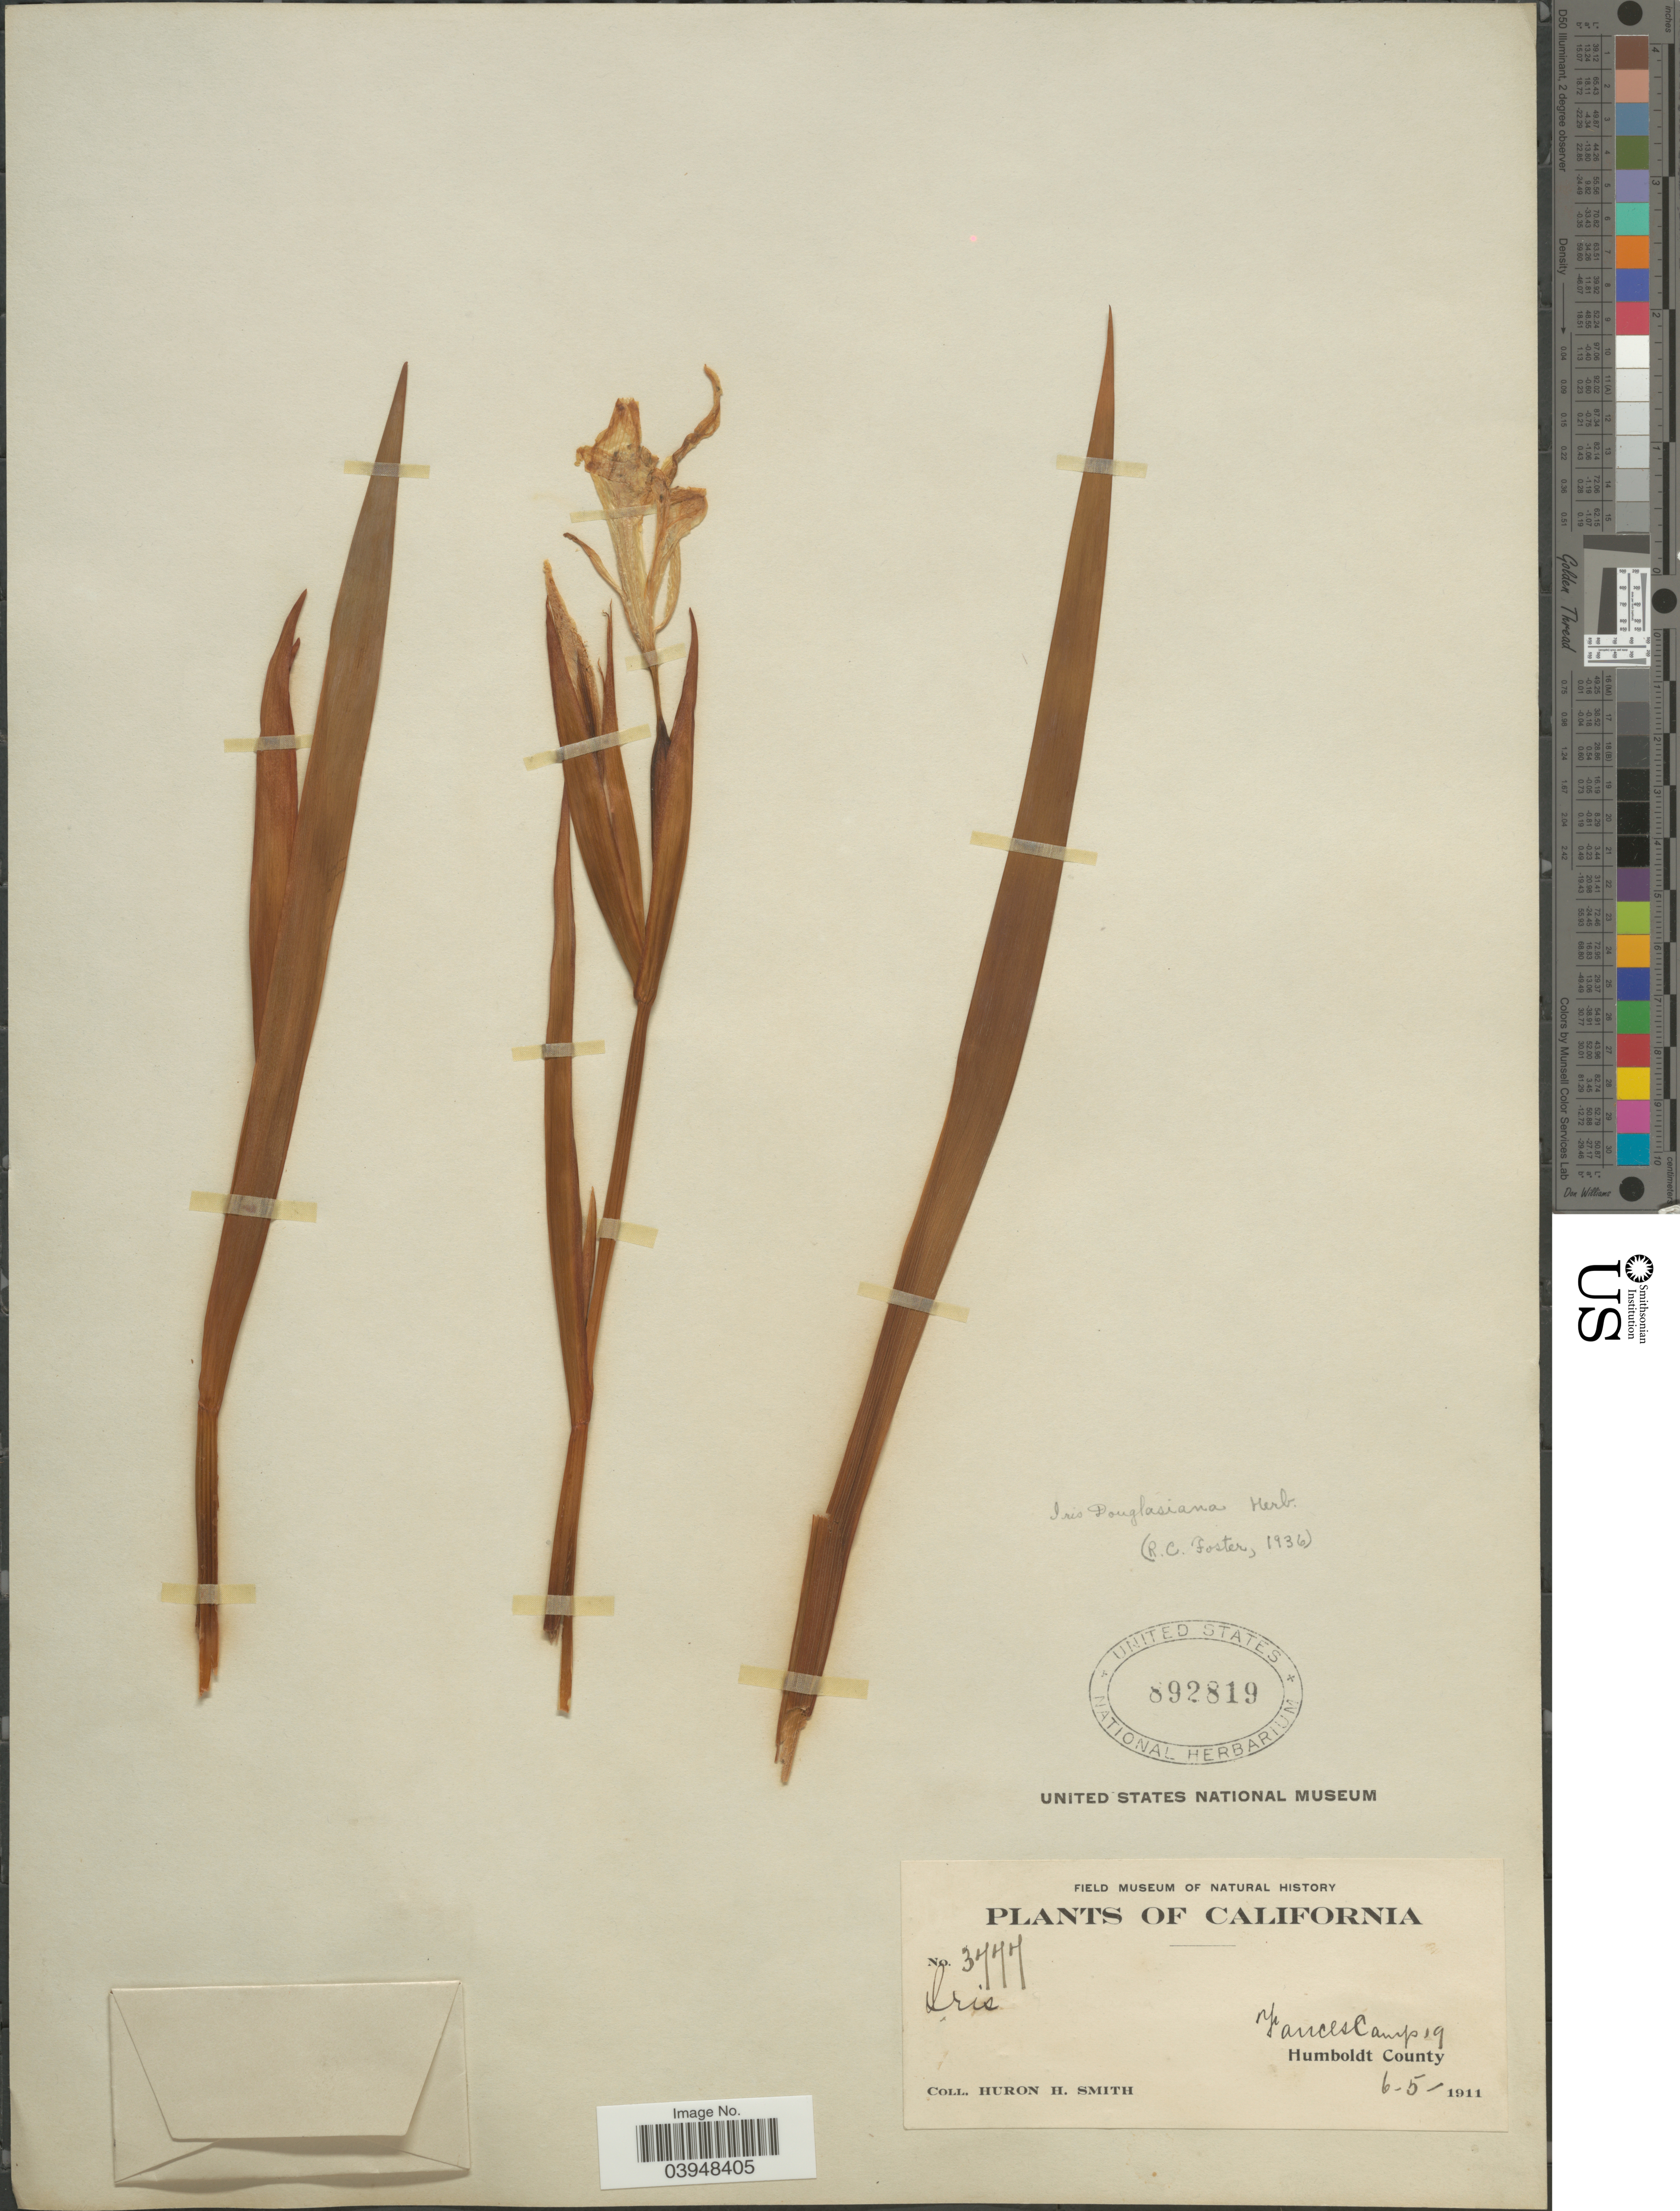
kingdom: Plantae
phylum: Tracheophyta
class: Liliopsida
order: Asparagales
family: Iridaceae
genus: Iris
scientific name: Iris douglasiana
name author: Herb.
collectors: Huron H. Smith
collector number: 3777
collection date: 1911-06-05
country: United States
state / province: California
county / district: Humboldt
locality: Yances Camp 19. Humboldt County.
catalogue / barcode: US 892819